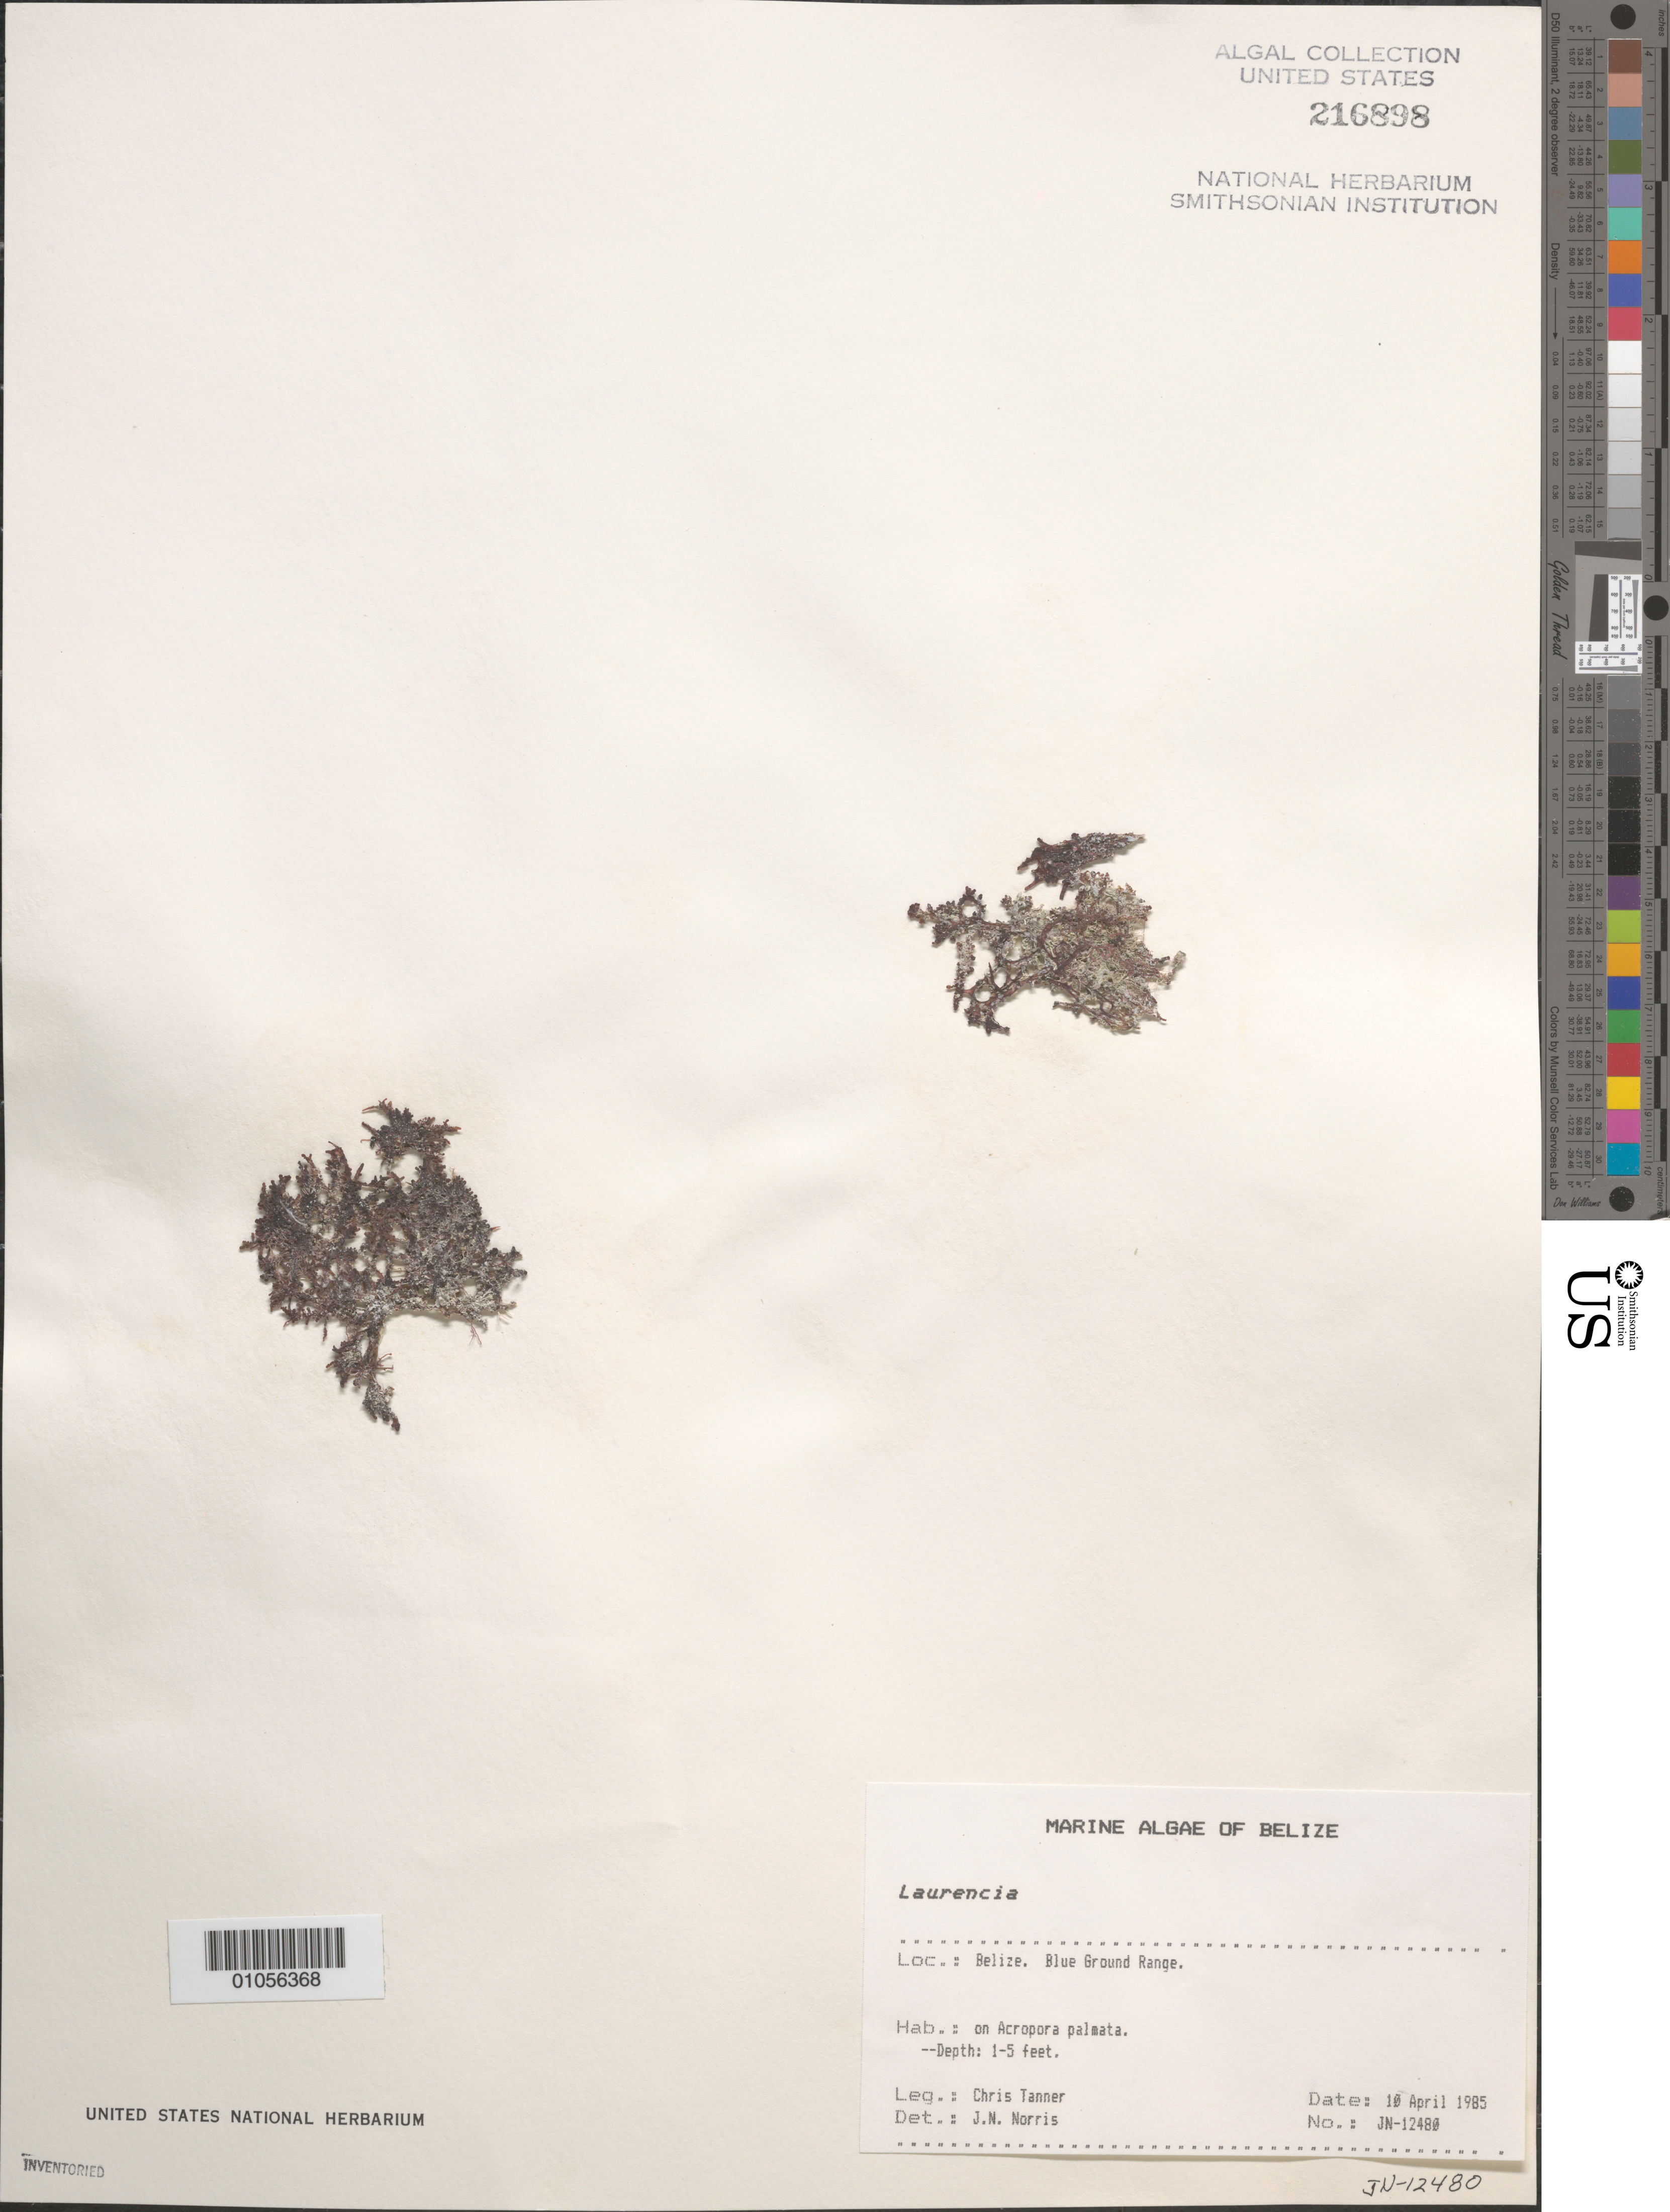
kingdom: Plantae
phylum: Rhodophyta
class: Florideophyceae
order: Ceramiales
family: Rhodomelaceae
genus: Laurencia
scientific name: Laurencia sp.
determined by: Norris, James N.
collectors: C. Tanner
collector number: JN-12480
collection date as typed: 10 Apr 1985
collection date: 1985-04-10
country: Belize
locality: Blue Ground Range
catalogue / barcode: US 216898